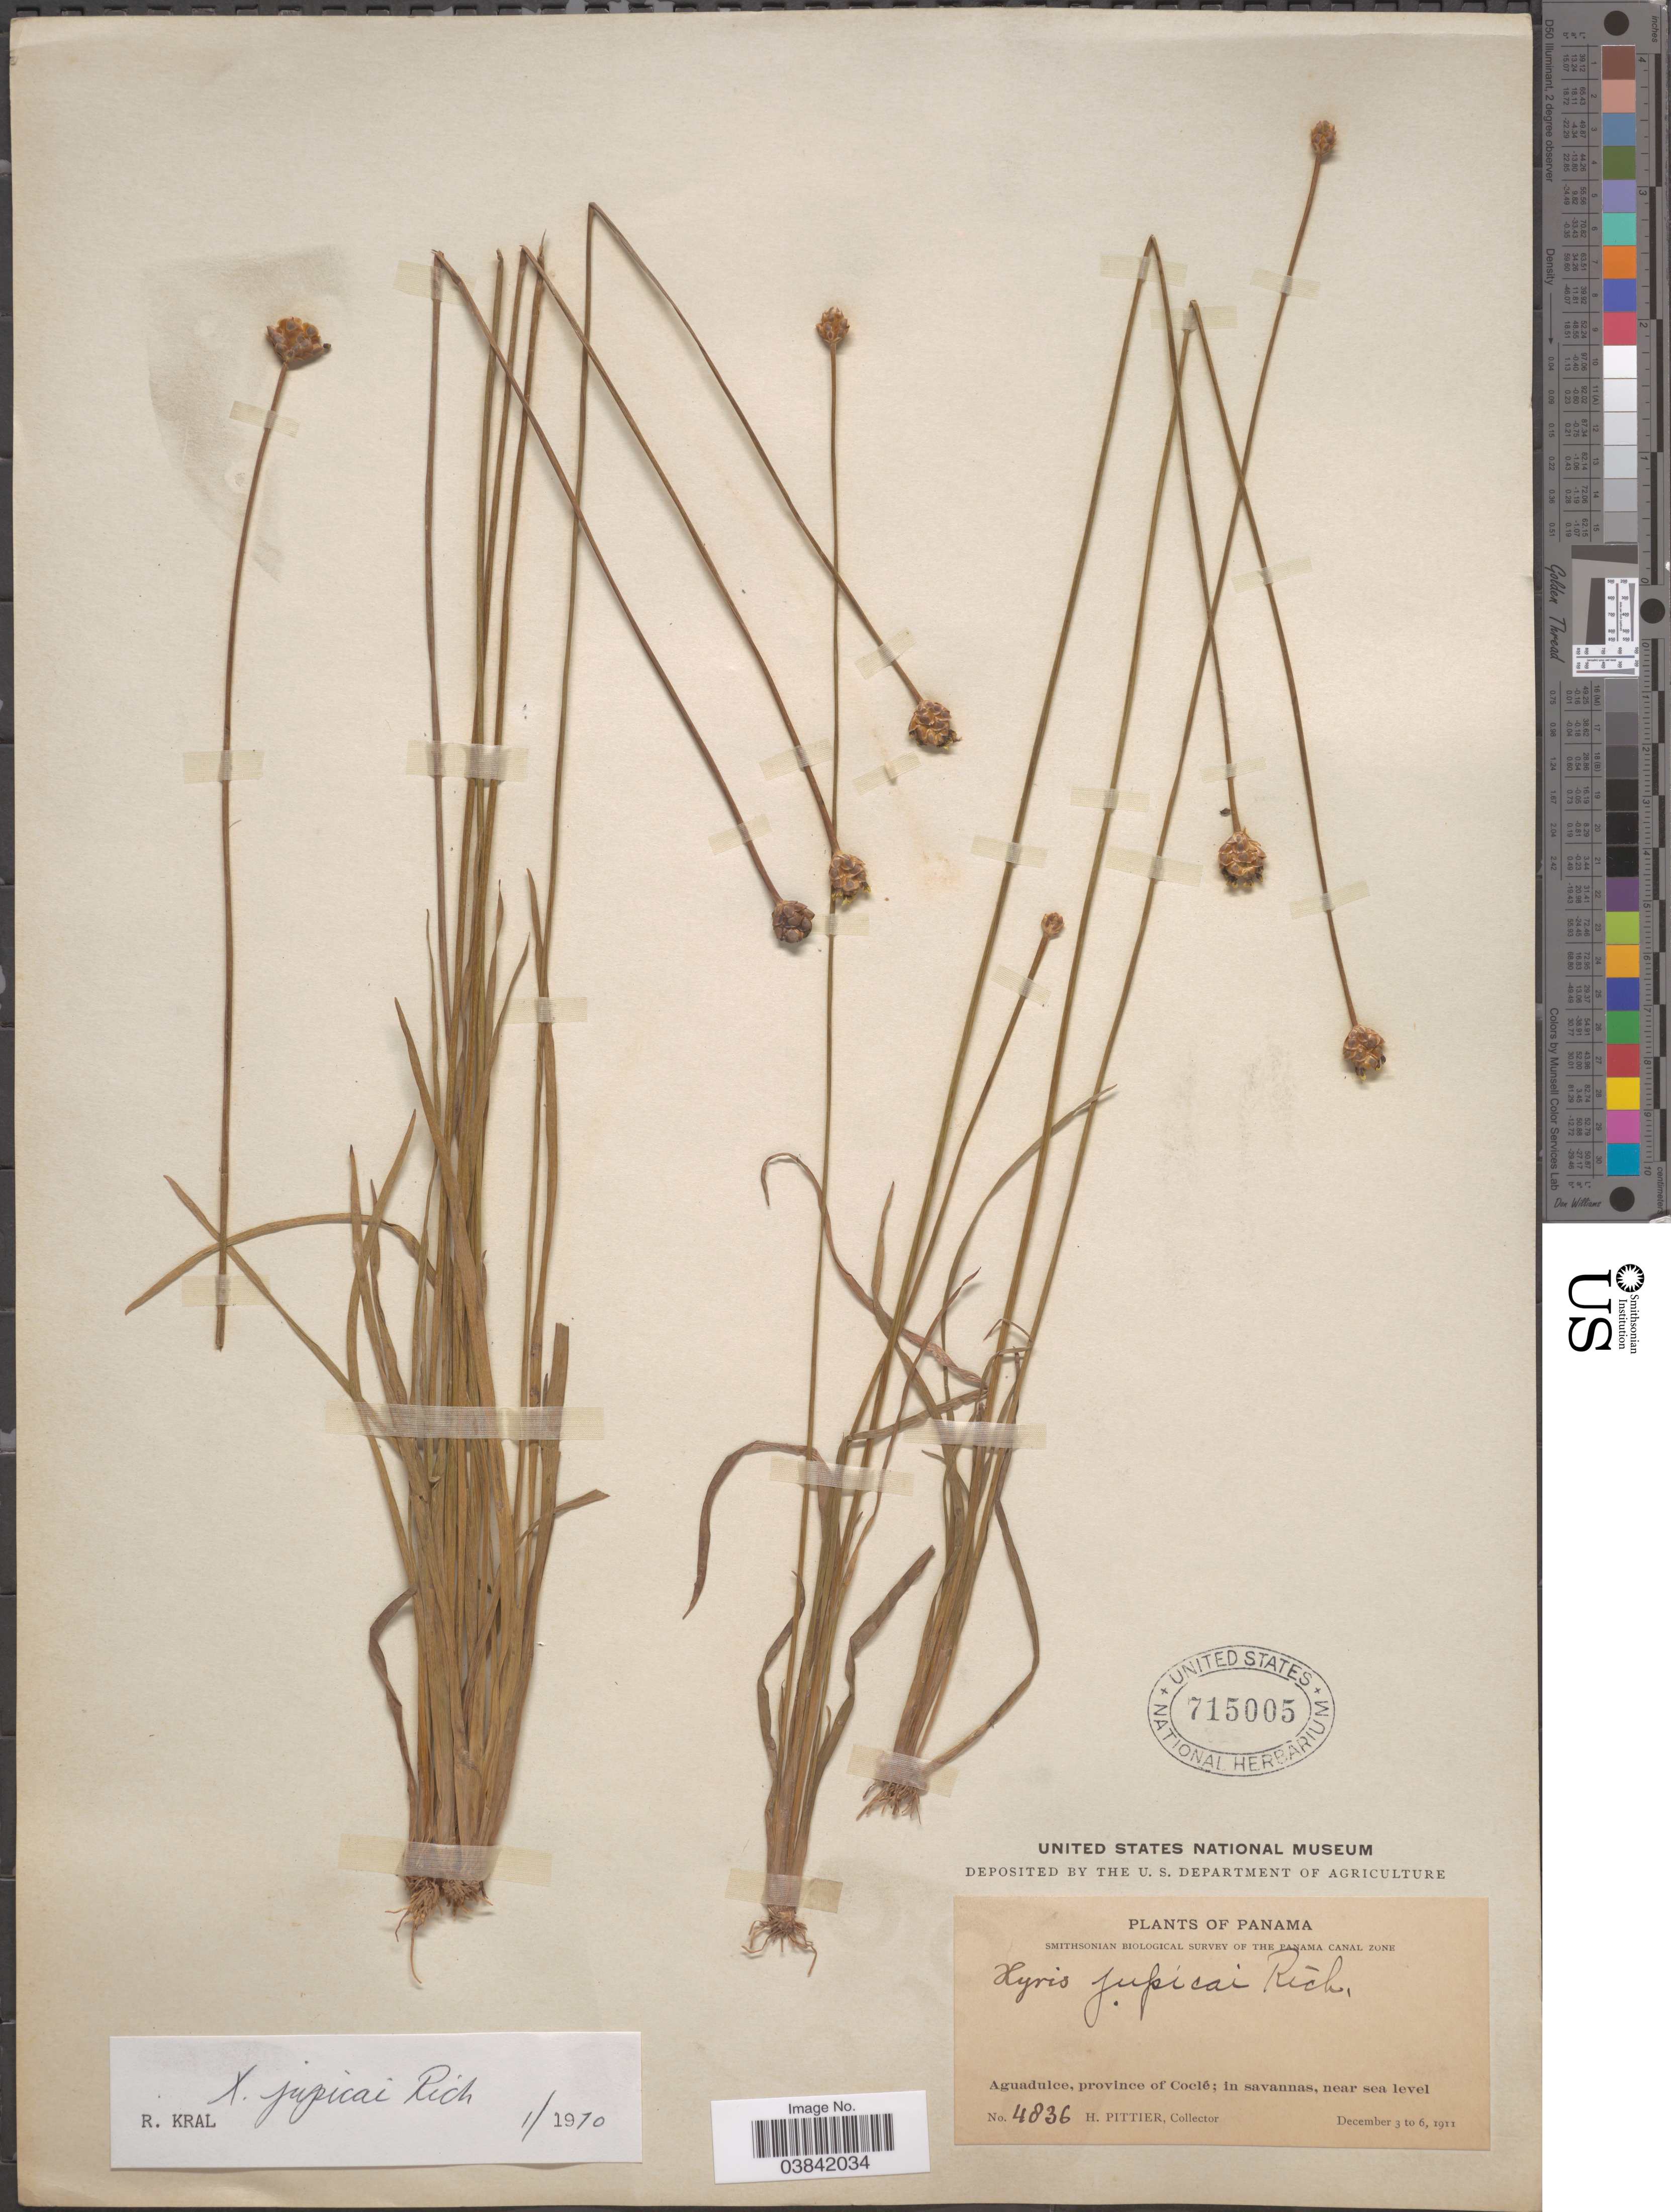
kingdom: Plantae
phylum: Tracheophyta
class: Liliopsida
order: Poales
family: Xyridaceae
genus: Xyris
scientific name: Xyris jupicai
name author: Rich.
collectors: H. F. Pittier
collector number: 4836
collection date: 1911-12-03/1911-12-06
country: Panama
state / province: Cocle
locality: Panama Canal Zone. Aguadulce; in savannas.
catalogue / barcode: US 715005